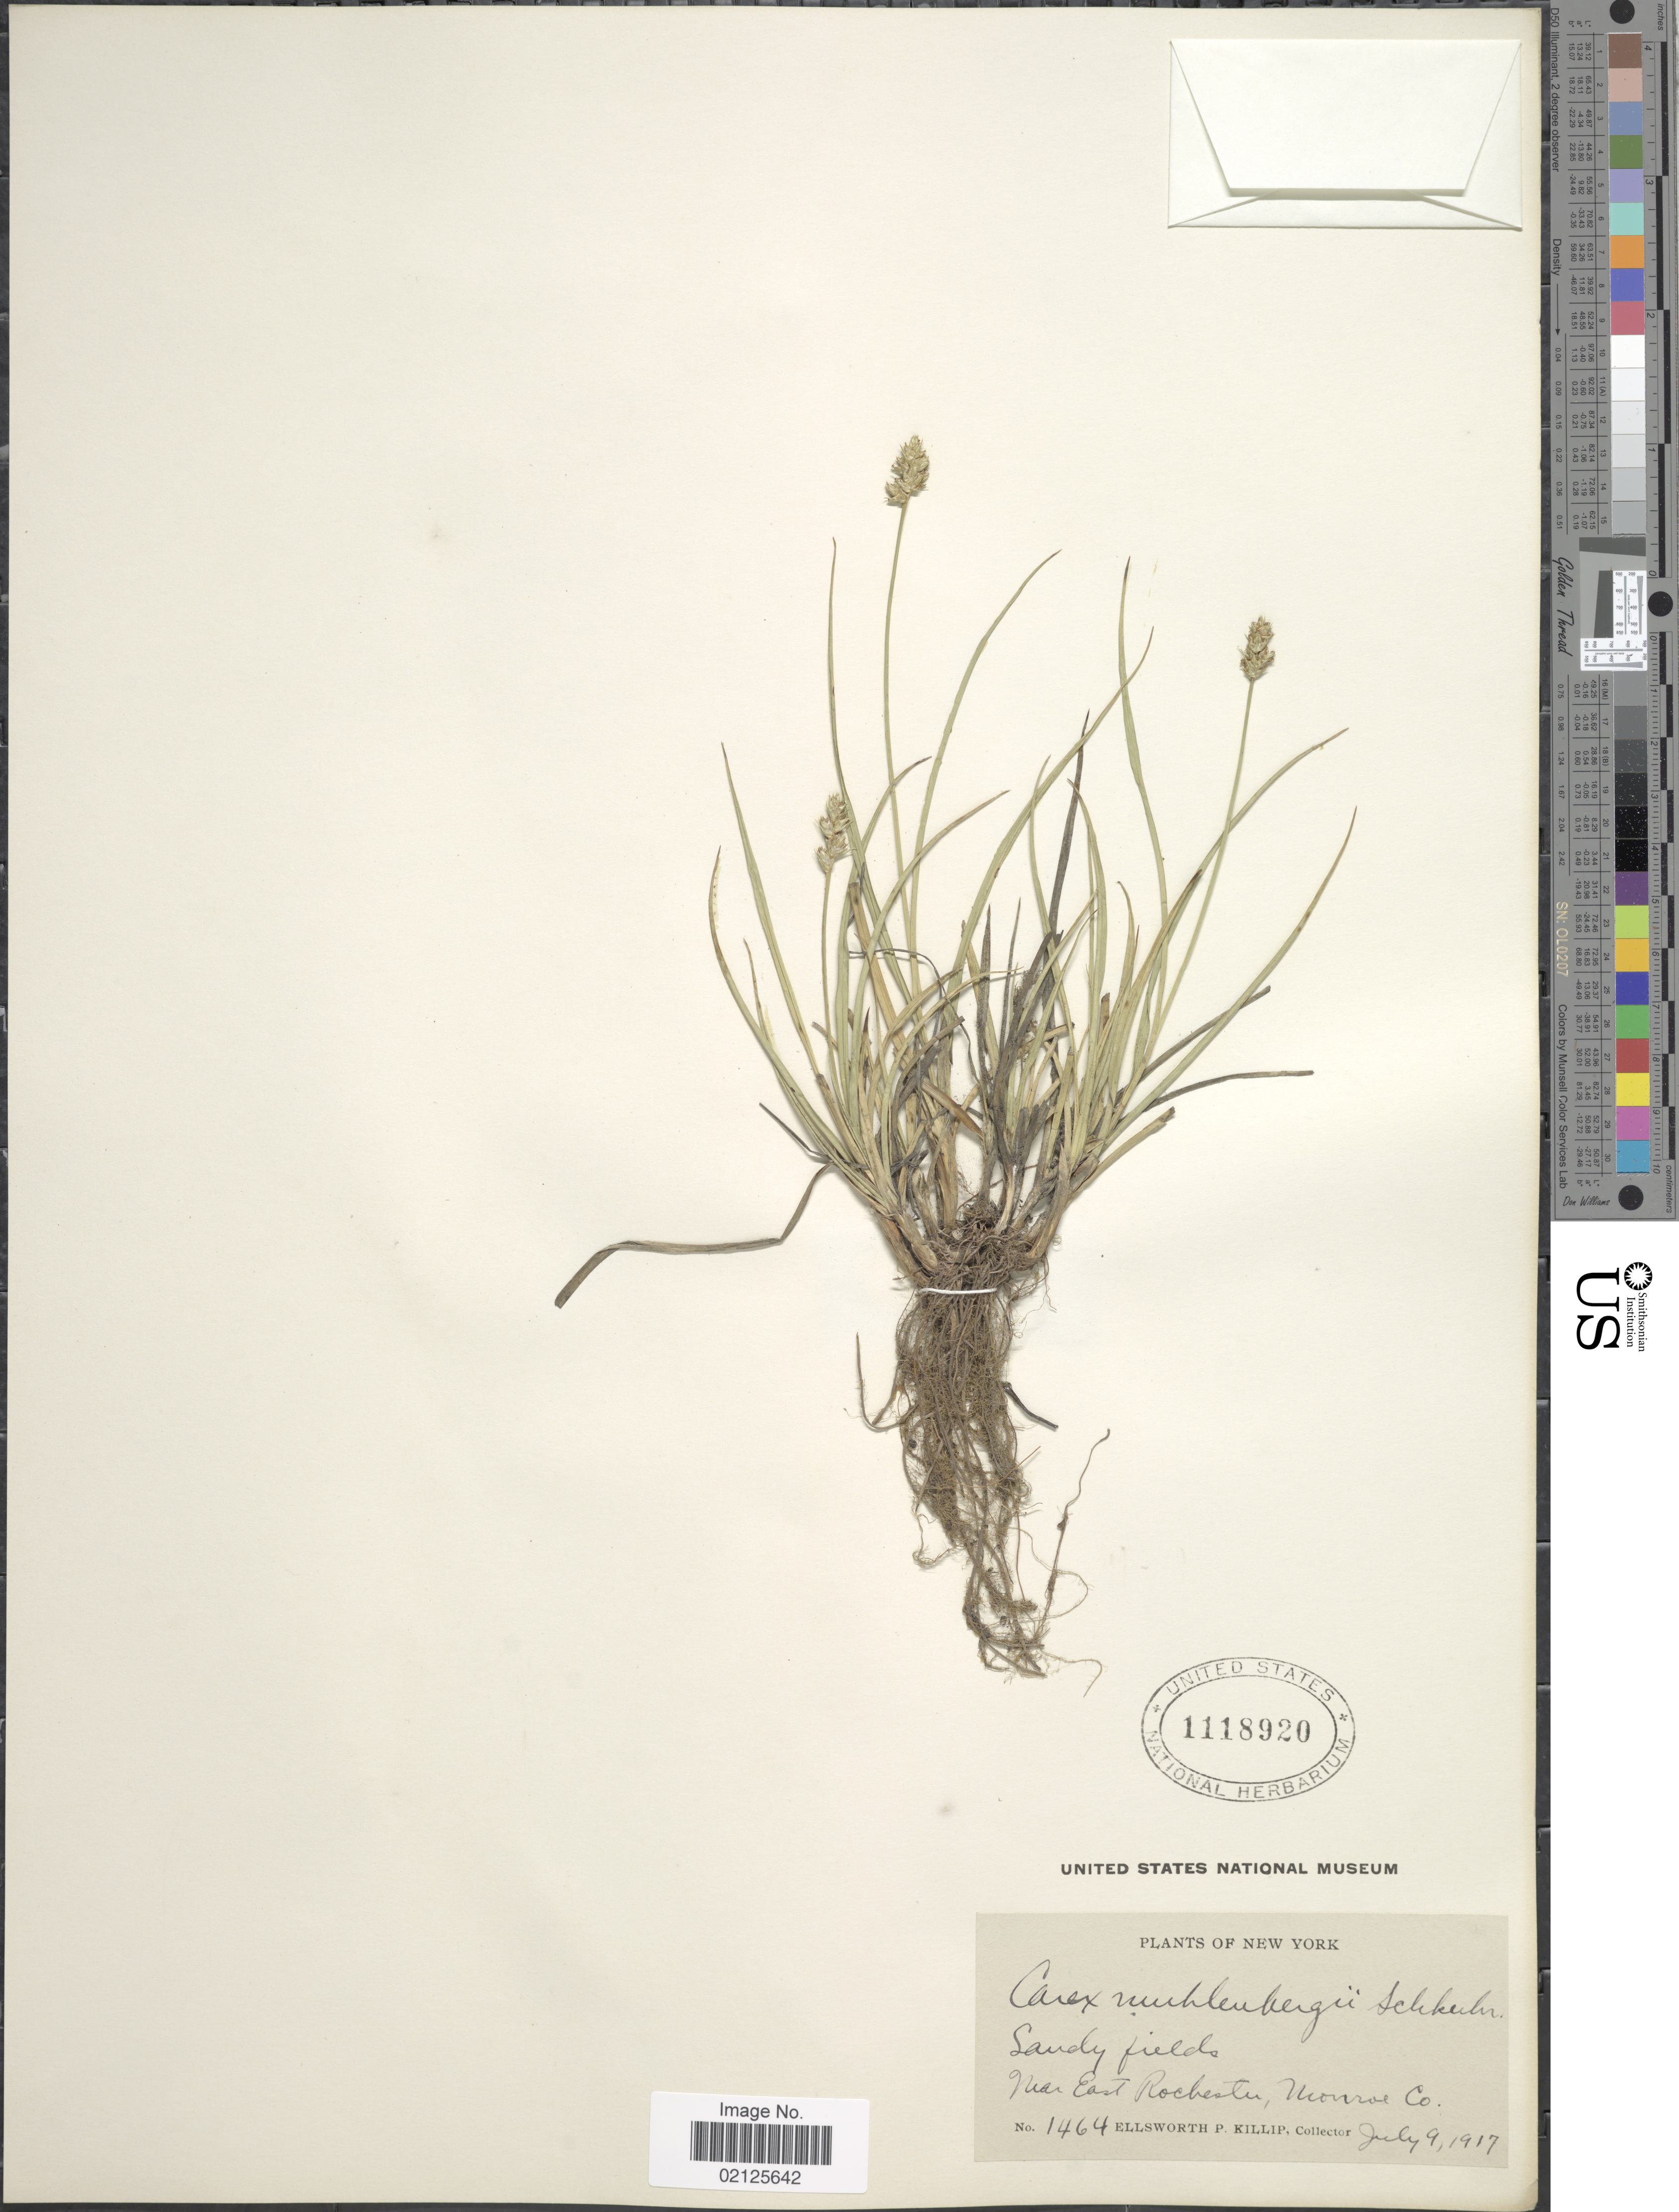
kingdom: Plantae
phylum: Tracheophyta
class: Liliopsida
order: Poales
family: Cyperaceae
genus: Carex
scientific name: Carex muehlenbergii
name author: Willd.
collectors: E. P. Killip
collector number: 1464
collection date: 1917-07-09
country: United States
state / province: New York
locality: Sandy fields, Near East Rochester, Monroe Co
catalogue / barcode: US 1118920